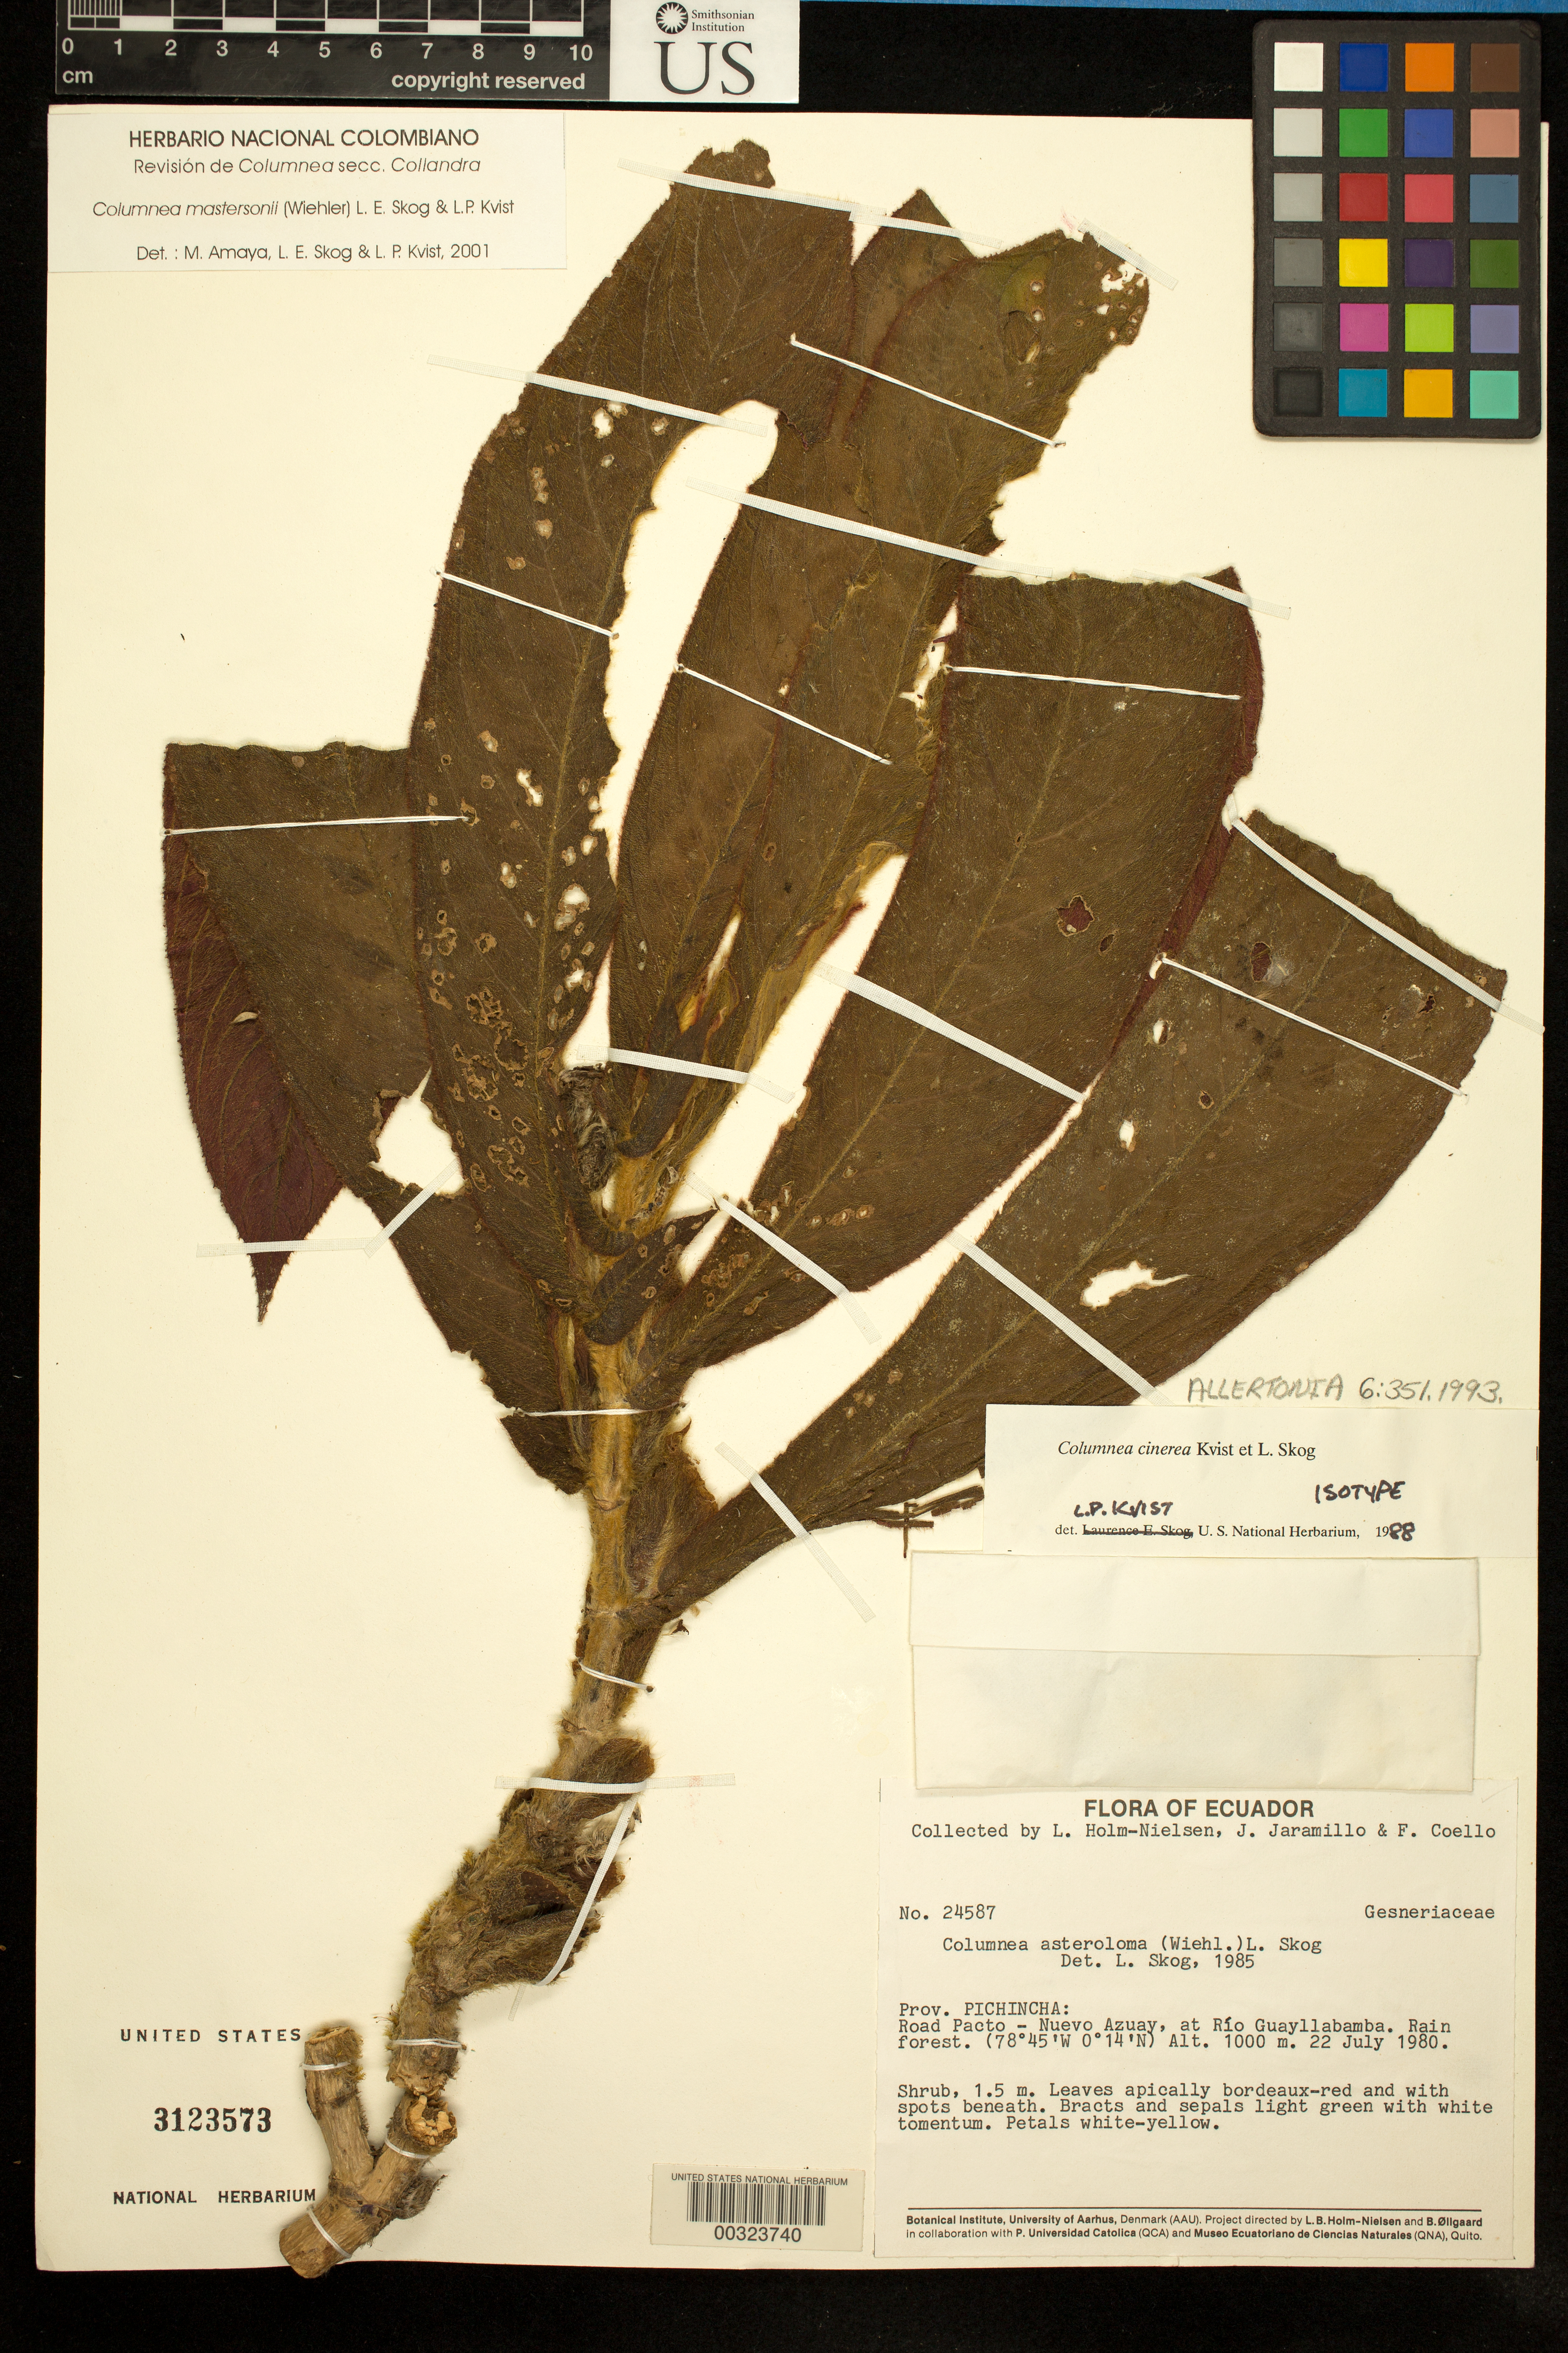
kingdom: Plantae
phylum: Tracheophyta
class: Magnoliopsida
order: Lamiales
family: Gesneriaceae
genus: Columnea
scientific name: Columnea cinerea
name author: L.P. Kvist & L.E. Skog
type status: Isotype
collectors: L. B. Holm-Nielsen, J. L. Jaramillo & F. Coello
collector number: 24587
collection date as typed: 22 Jul 1980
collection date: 1980-07-22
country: Ecuador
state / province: Pichincha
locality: Road Pacto-Nuevo Azuay, at Rio Guayllabamba.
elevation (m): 1000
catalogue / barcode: US 3123573